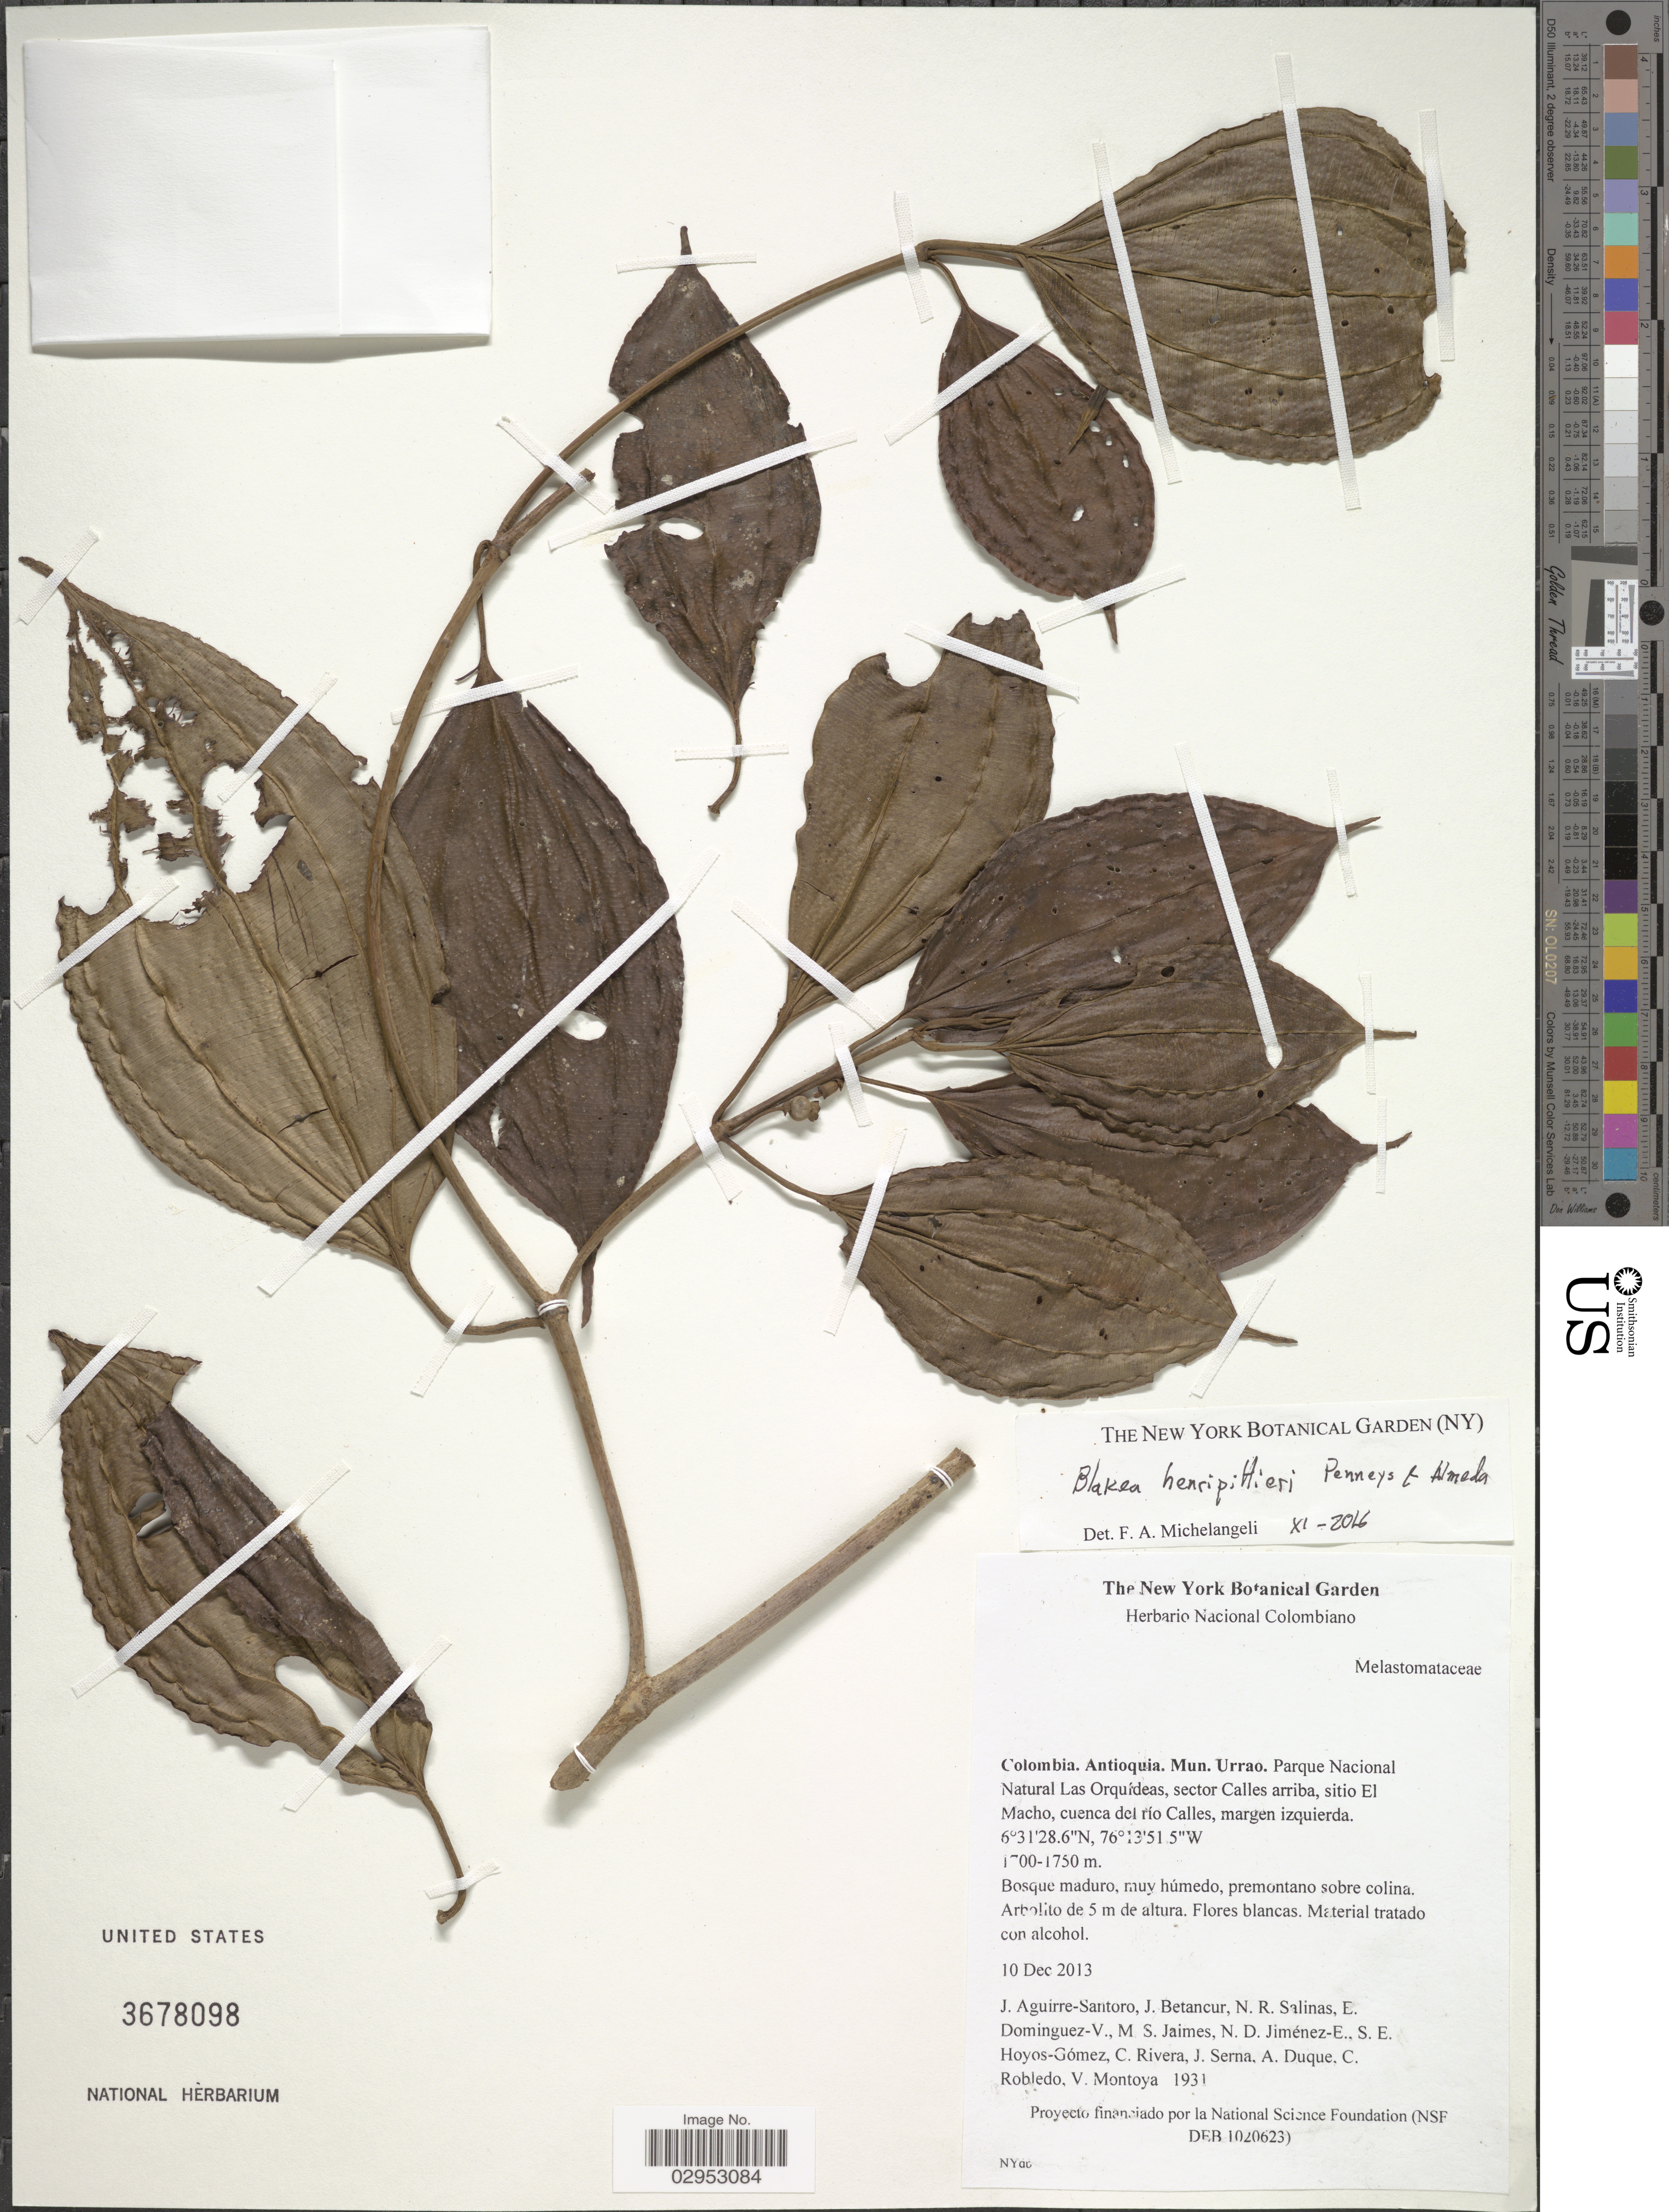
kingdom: Plantae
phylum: Tracheophyta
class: Magnoliopsida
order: Myrtales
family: Melastomataceae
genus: Blakea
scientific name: Blakea henripittieri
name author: Penneys & Almeda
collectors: J. Aguirre-Santoro, J. Betancur, N. Salinas, E. Dominguez-V. & et al.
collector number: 1931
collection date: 2013-12-10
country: Colombia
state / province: Antioquia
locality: Mun. Urrao. Parque Nacional Natural Las Orquídeas, sector Calles arriba, sitio El Macho, cuenca del río Calles, margen izquierda.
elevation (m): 1700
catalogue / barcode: US 3678098